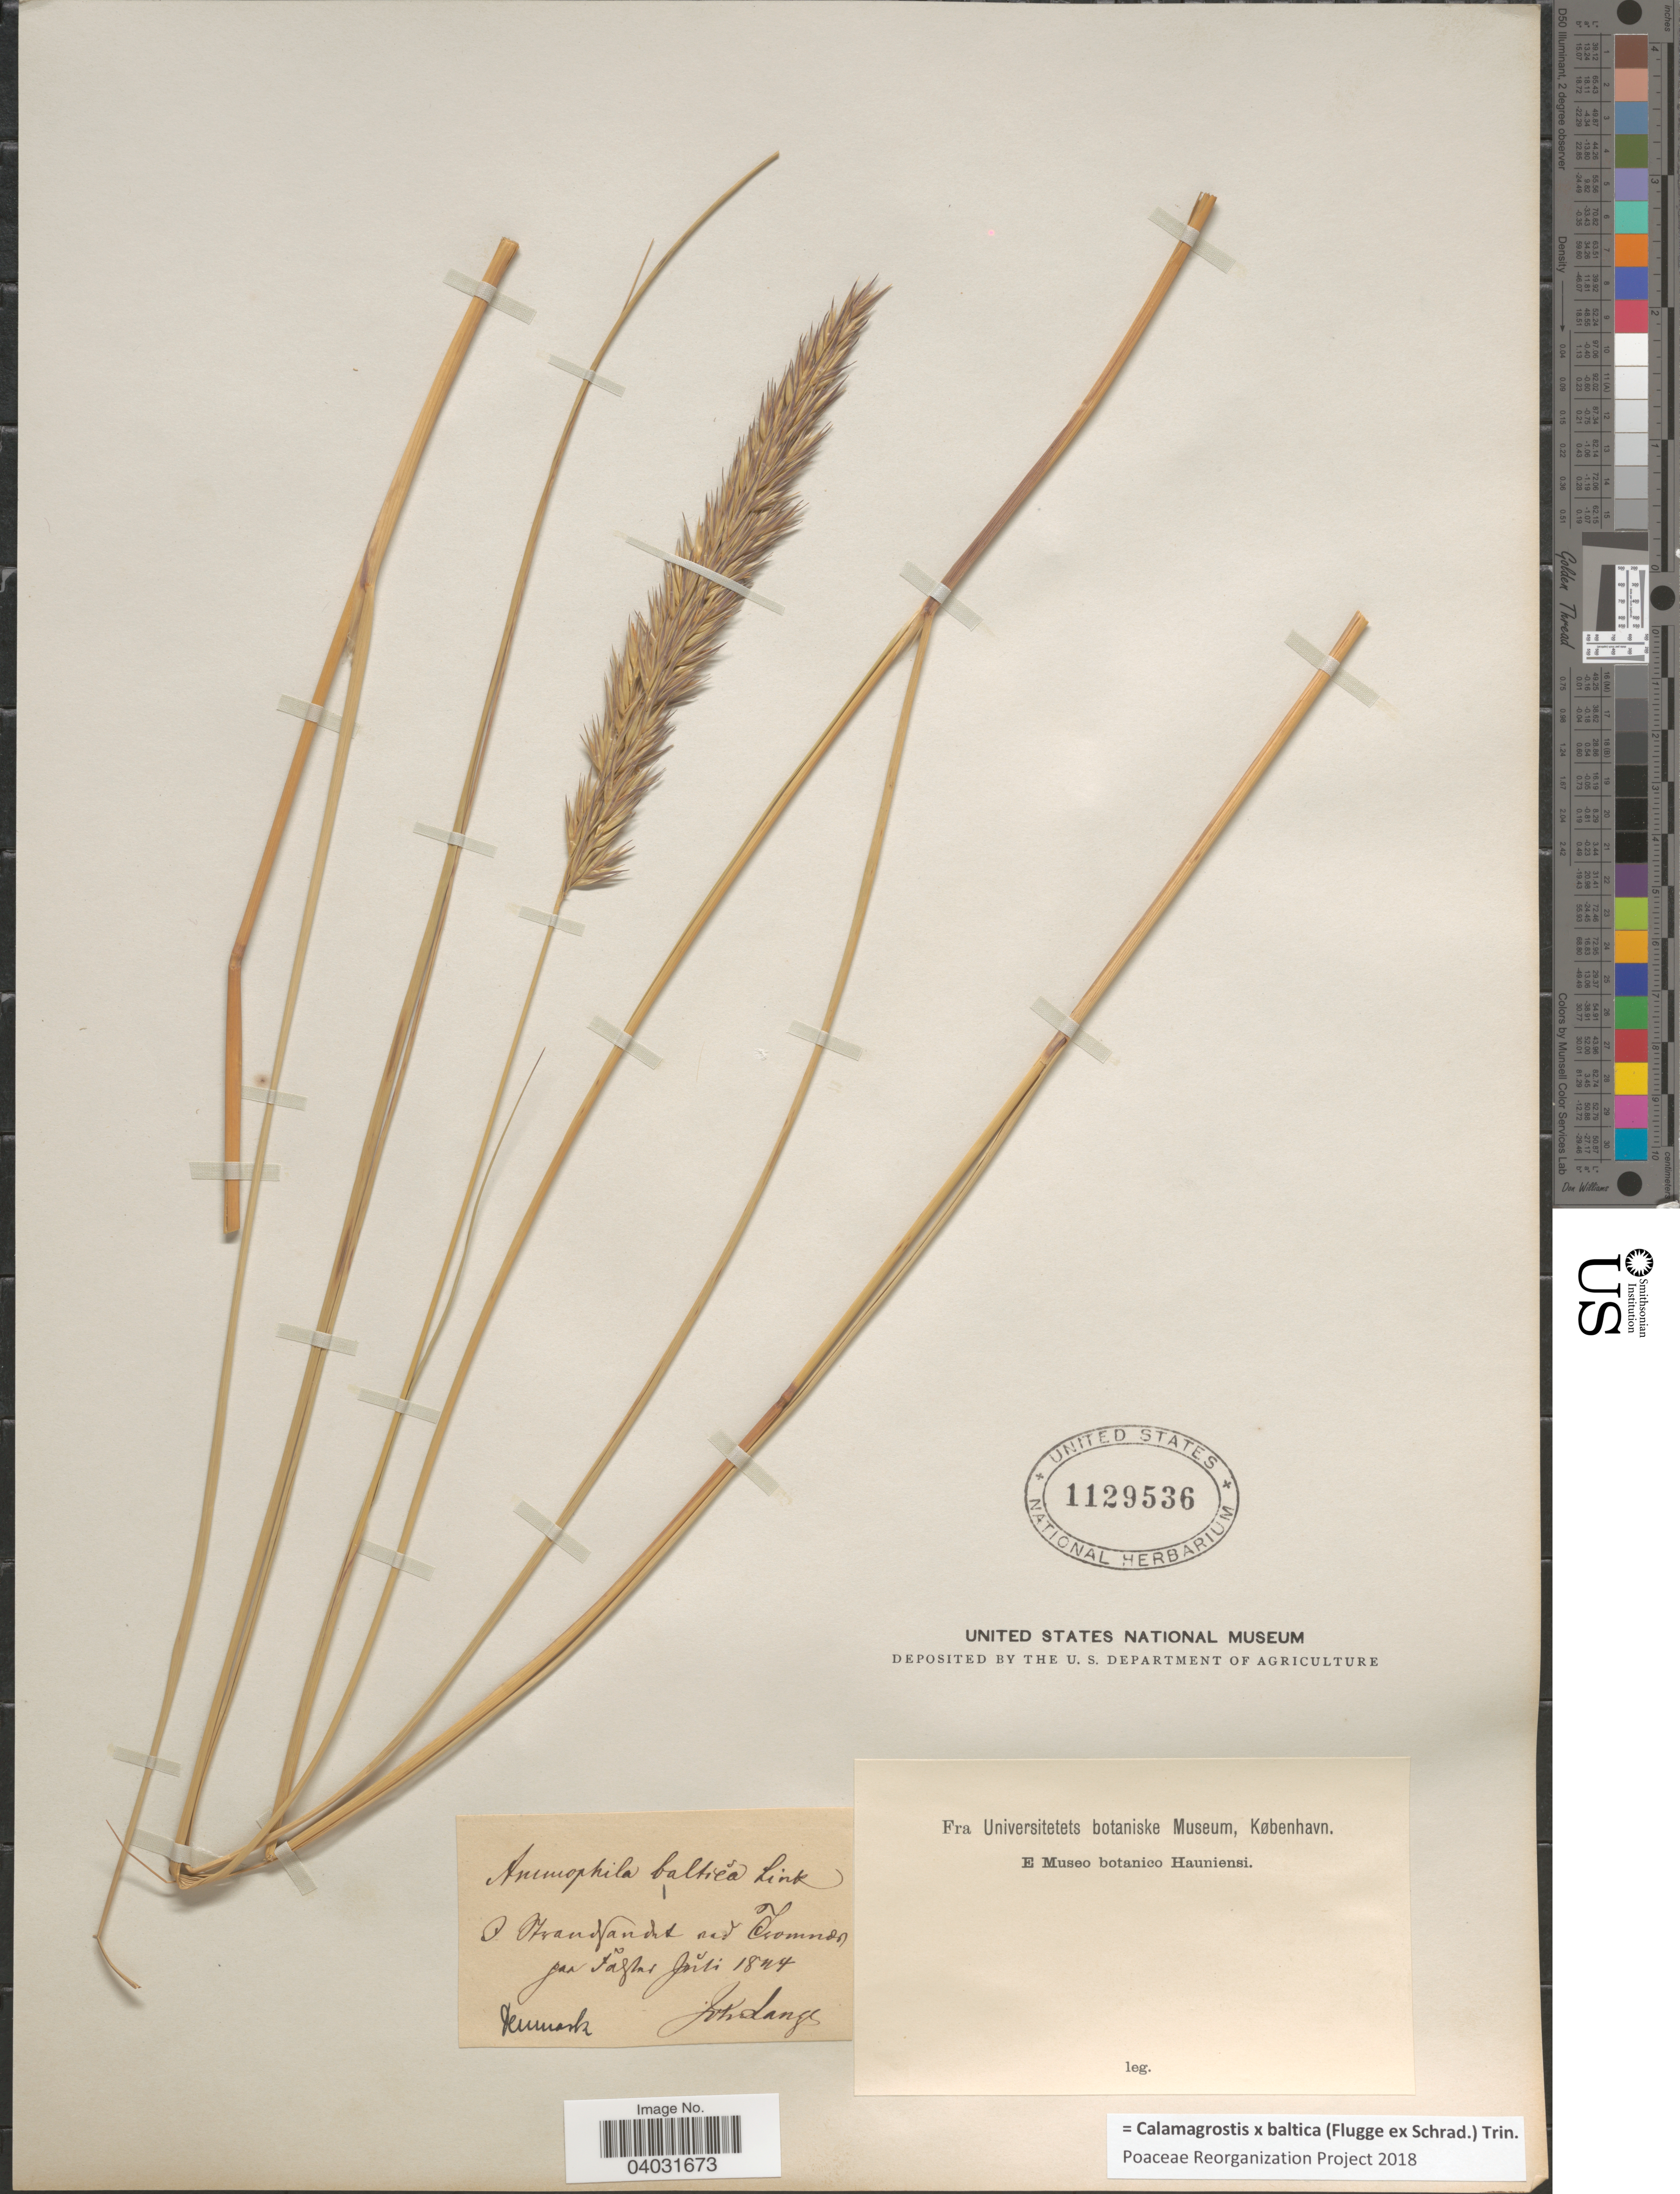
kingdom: Plantae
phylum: Tracheophyta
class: Liliopsida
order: Poales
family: Poaceae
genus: Calamagrostis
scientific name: Calamagrostis x baltica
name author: (Flüggé ex Schrad.) Trin.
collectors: J. M. C. Lange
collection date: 1844-07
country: Denmark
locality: O. Frandjandet sud Tromnæs par Saghat. [interpreted]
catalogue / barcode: US 1129536